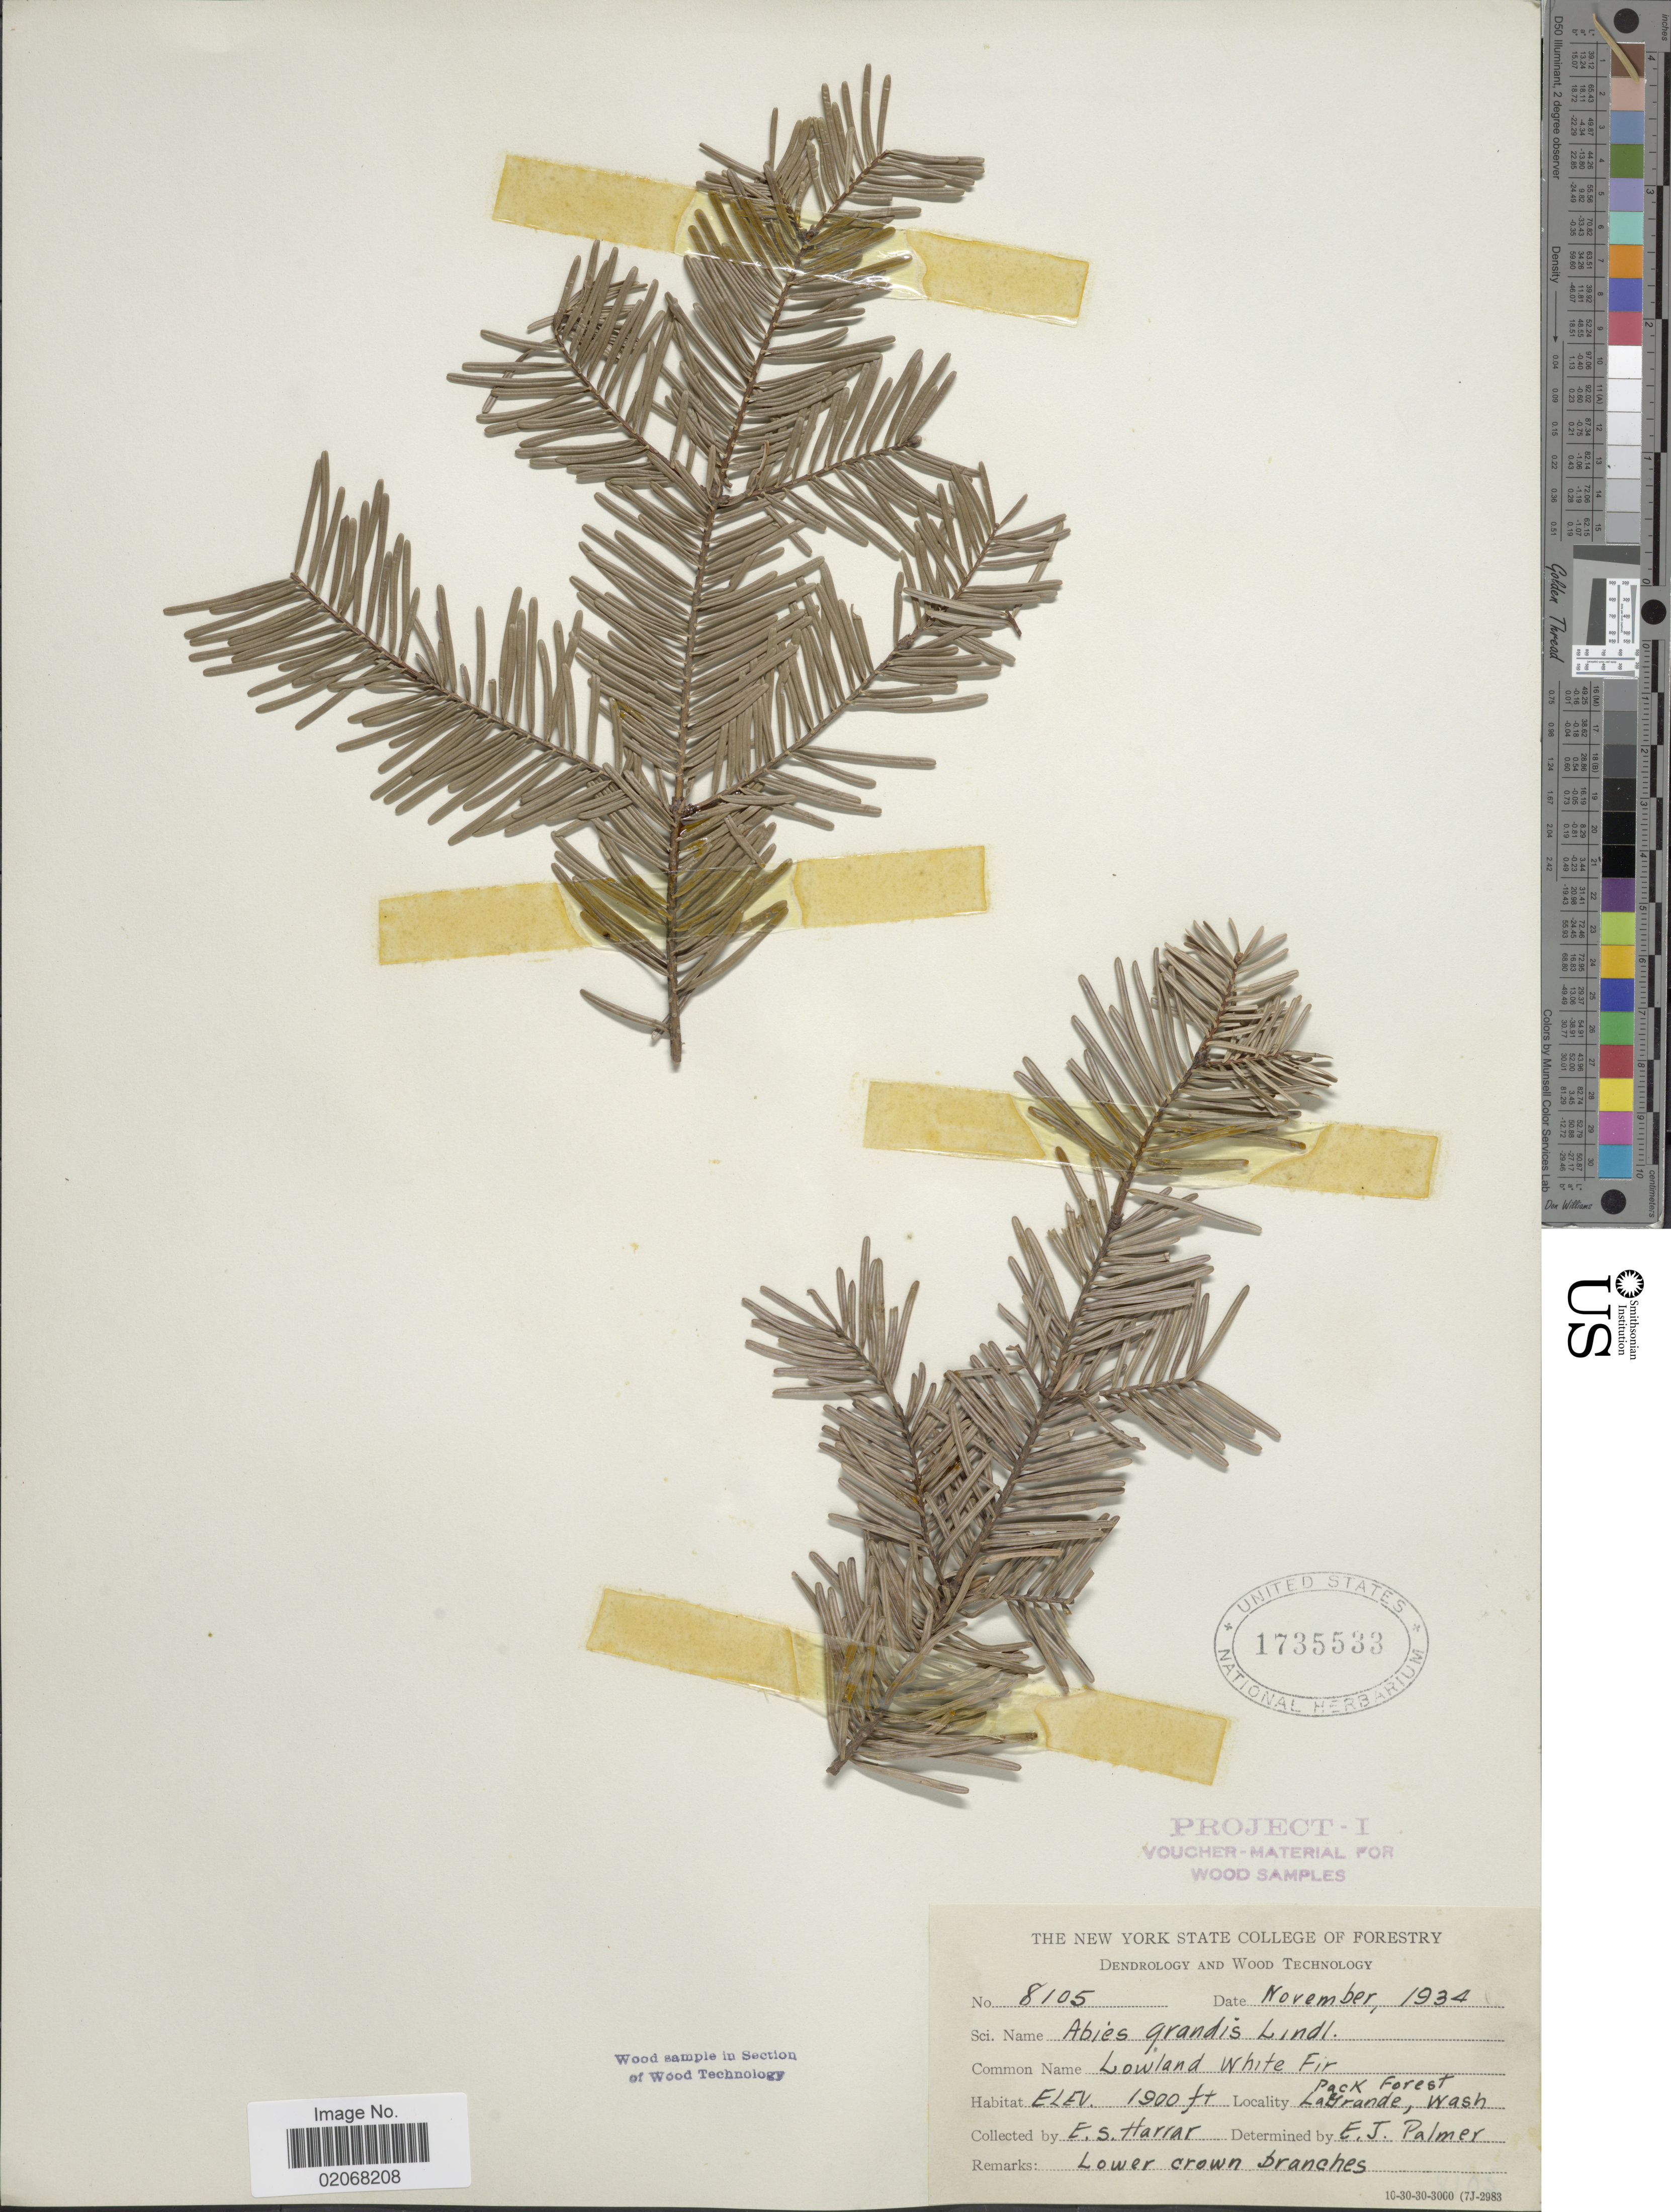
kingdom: Plantae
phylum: Tracheophyta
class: Pinopsida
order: Pinales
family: Pinaceae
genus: Abies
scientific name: Abies grandis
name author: (Douglas ex D. Don) Lindl.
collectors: E. Harrar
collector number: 8105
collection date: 1934-11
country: United States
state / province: Washington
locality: Pack Forest, La Grande, Wash.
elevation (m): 579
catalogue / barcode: US 1735533